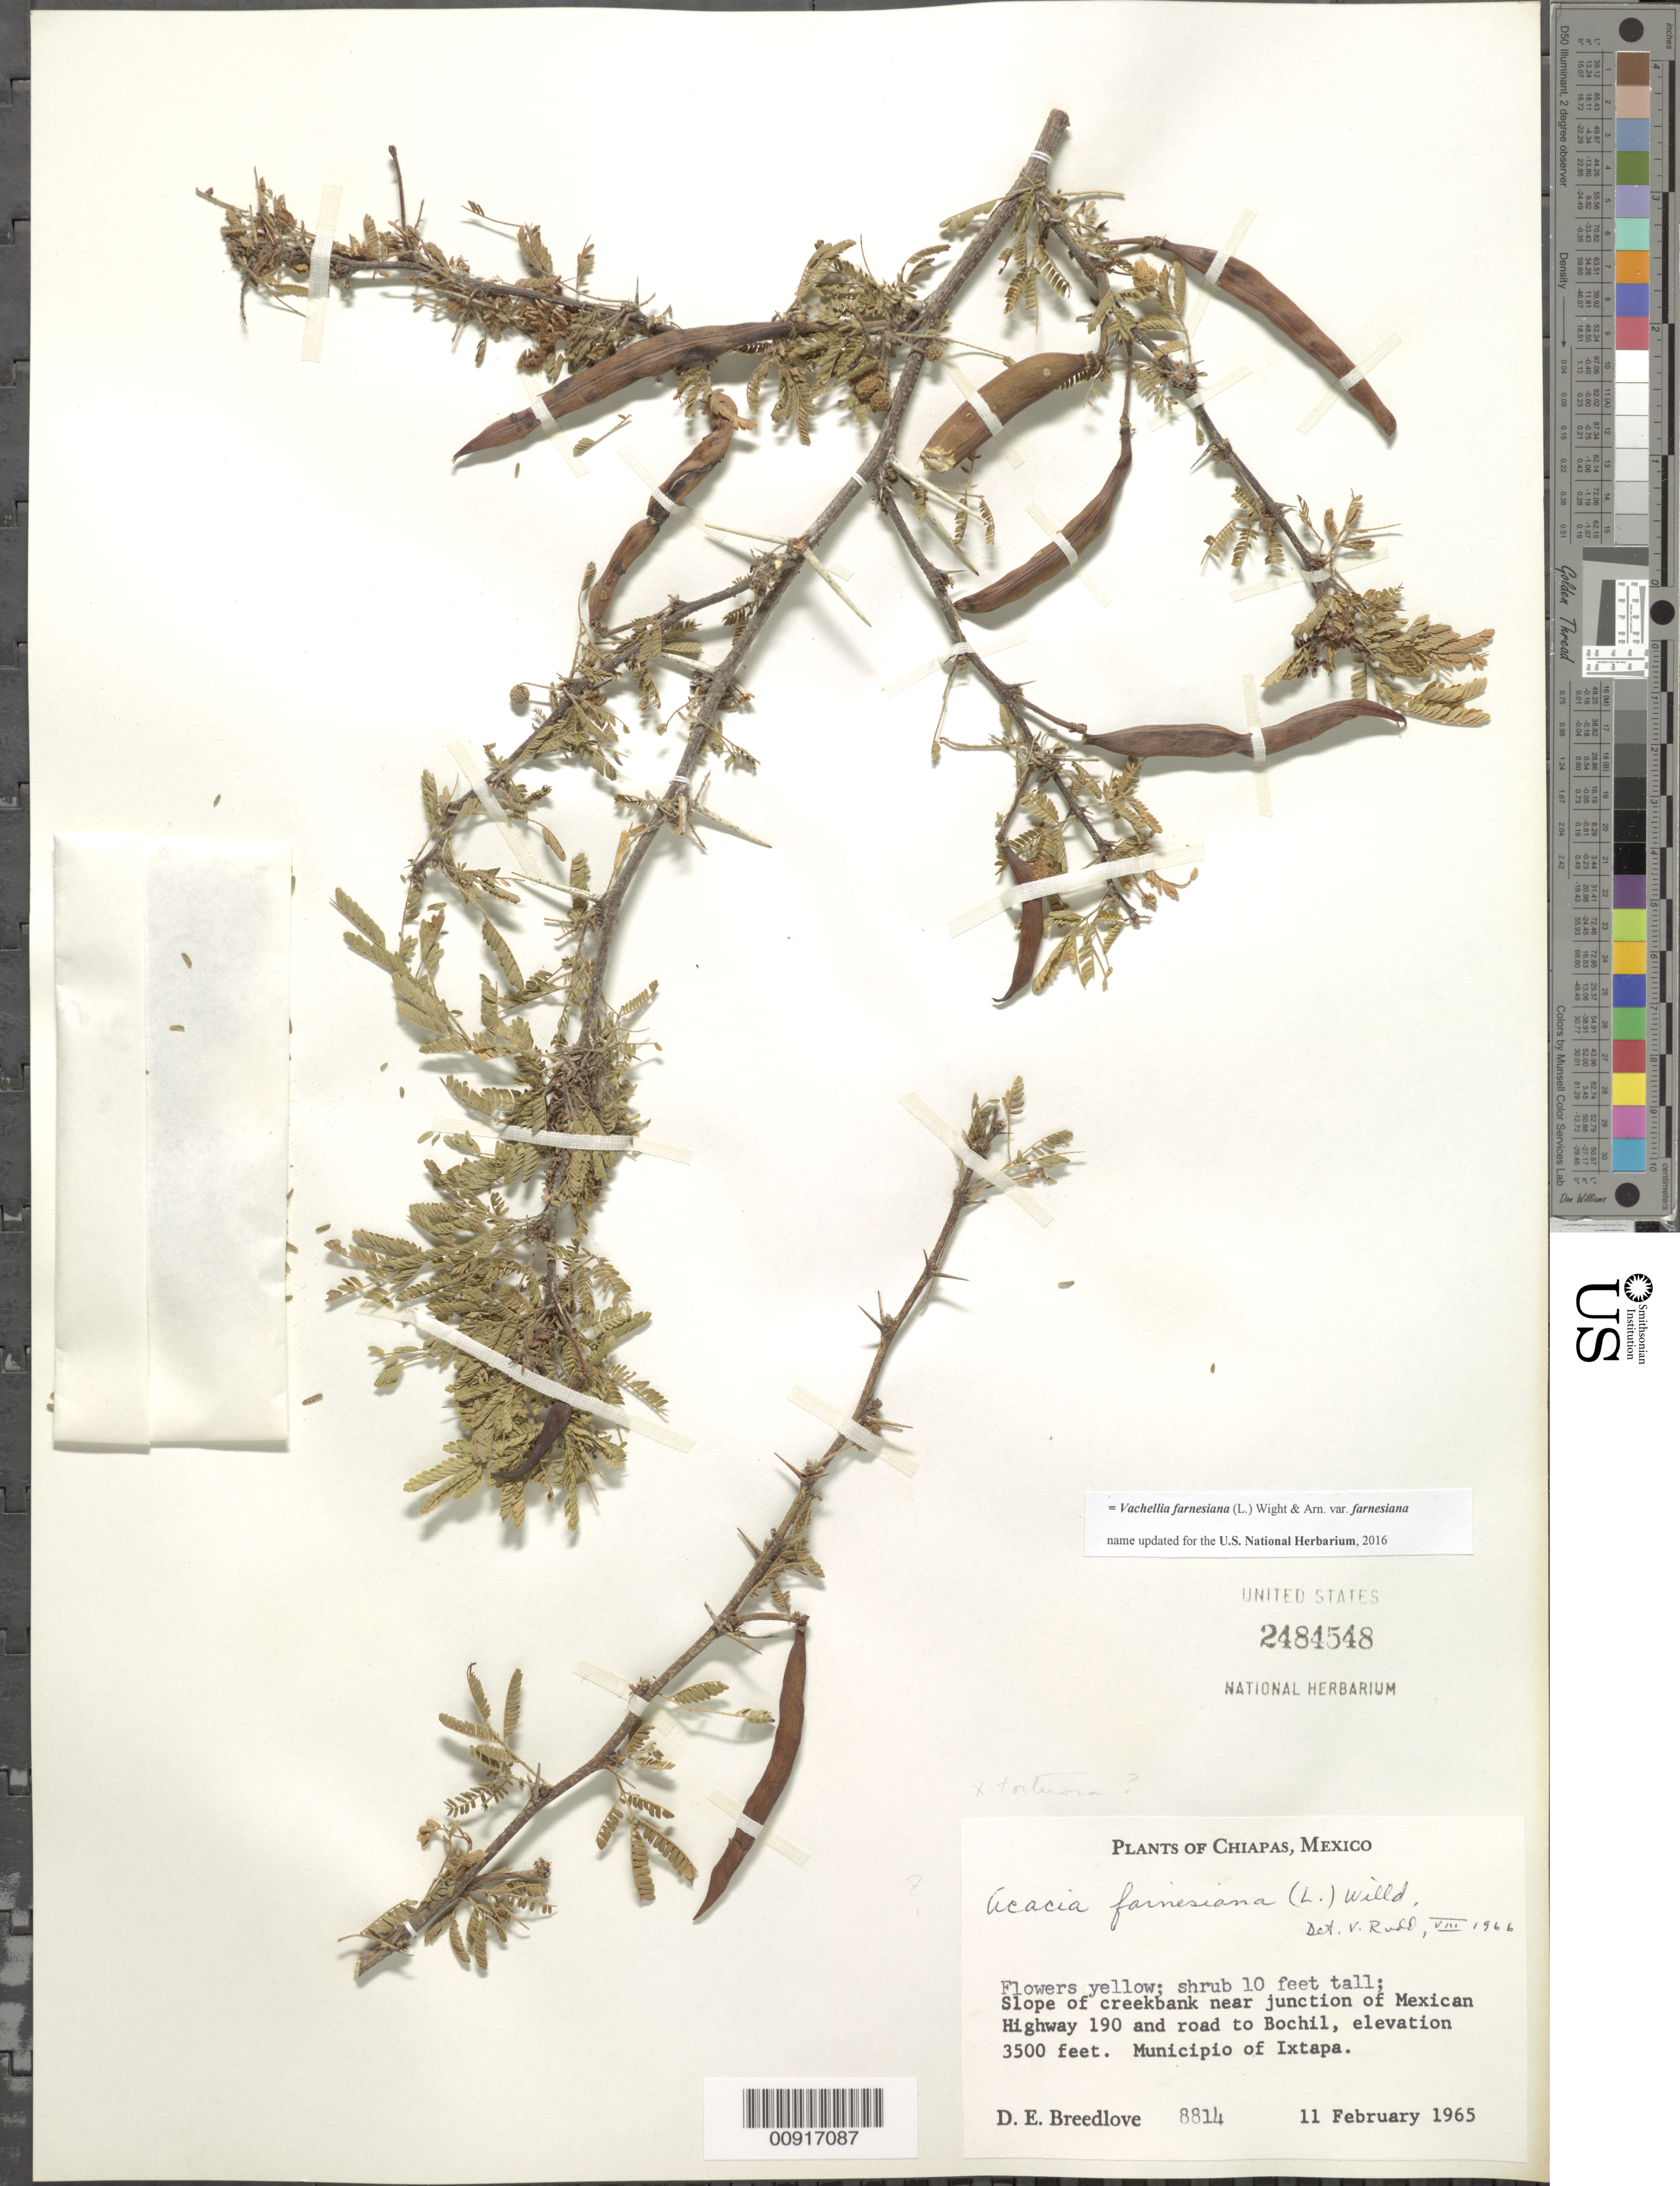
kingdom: Plantae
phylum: Tracheophyta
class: Magnoliopsida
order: Fabales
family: Fabaceae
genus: Vachellia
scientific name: Vachellia farnesiana var. farnesiana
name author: (L.) Wight & Arn.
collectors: D. E. Breedlove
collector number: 8814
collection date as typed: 11 Feb 1965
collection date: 1965-02-11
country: Mexico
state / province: Chiapas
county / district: Ixtapa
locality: Near junction of Mexican Highway 190 and road to Bochil. Municipio of Ixtapa, Chiapas.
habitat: Slope of creekbank.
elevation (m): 1067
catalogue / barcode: US 2484548